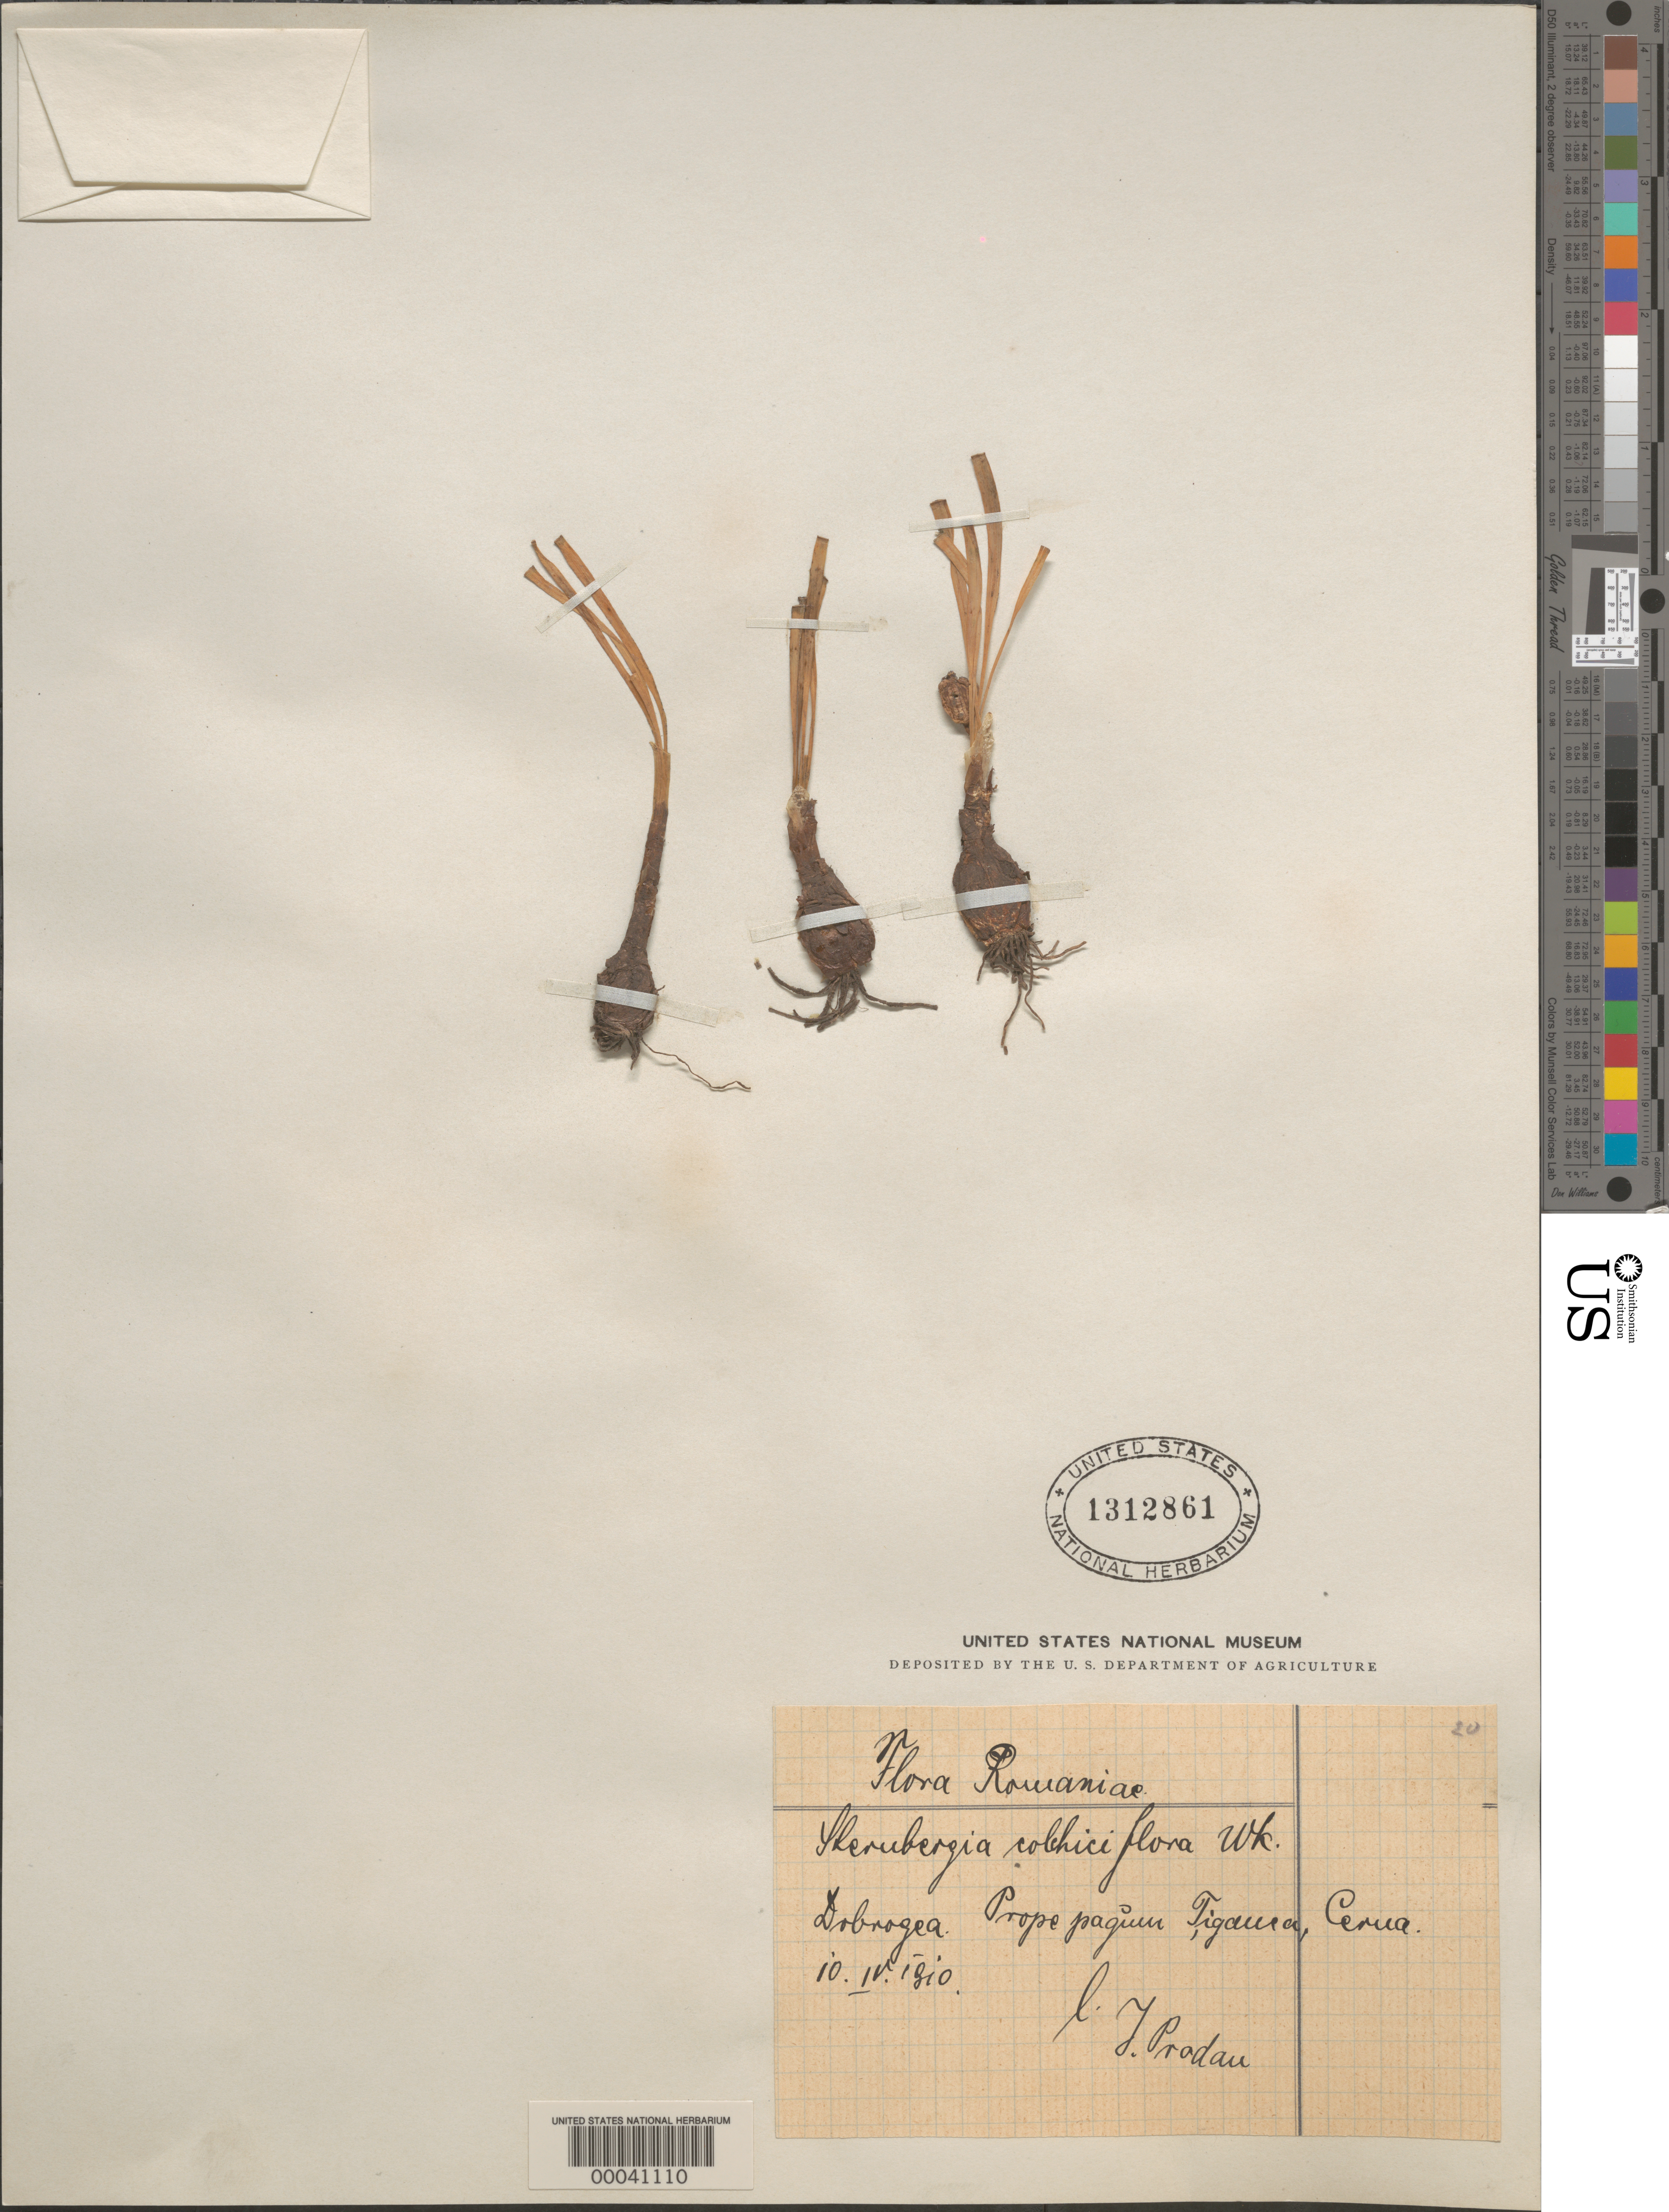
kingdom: Plantae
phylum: Tracheophyta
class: Liliopsida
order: Asparagales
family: Amaryllidaceae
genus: Sternbergia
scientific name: Sternbergia colchiciflora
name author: Waldst. & Kit.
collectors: T. Prodan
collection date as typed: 10 May 1910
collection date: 1910-05-10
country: Romania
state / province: Constanta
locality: Near tigaura, cerua. Galati (constanta (as Dobrogea))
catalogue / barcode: US 1312861